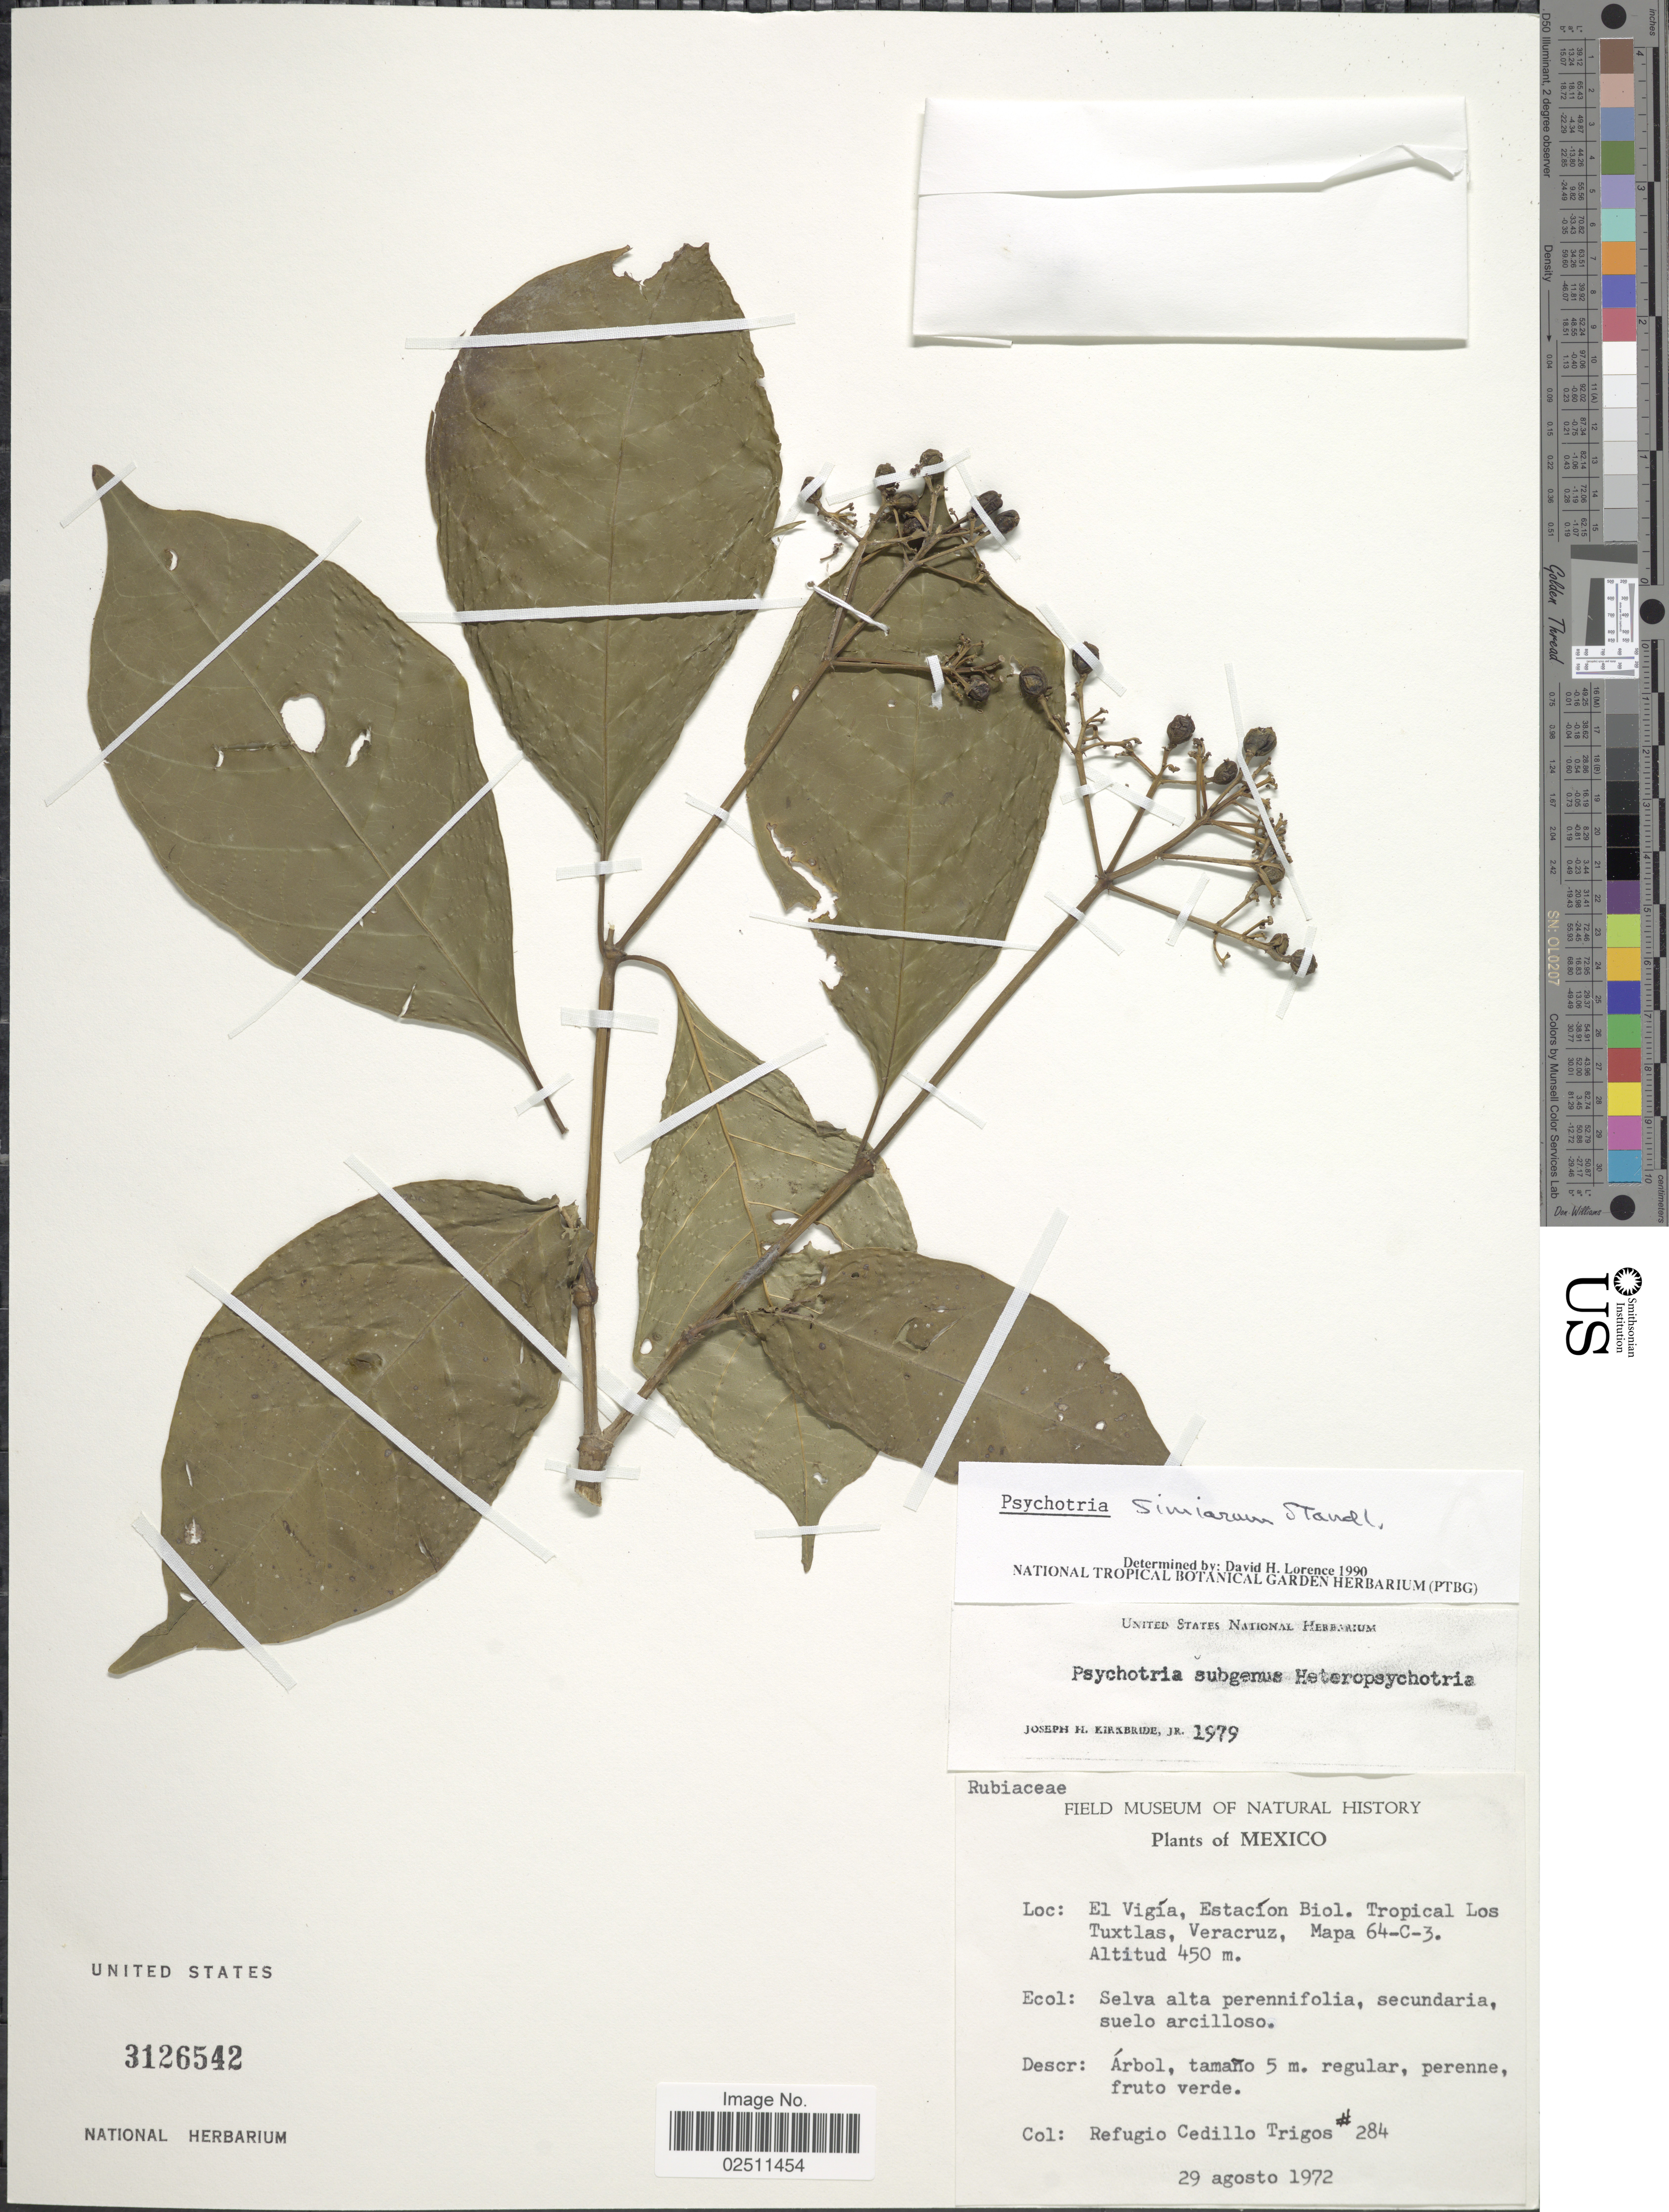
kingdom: Plantae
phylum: Tracheophyta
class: Magnoliopsida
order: Gentianales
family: Rubiaceae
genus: Psychotria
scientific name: Psychotria simiarum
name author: Standl.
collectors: R. CedilloT.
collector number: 284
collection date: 1972-08-29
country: Mexico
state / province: Veracruz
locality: El Vigia, Estacion Biol. Tropical Los Tuxtlas, Veracruz, Mapa 64-C-3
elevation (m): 450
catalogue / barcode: US 3126542